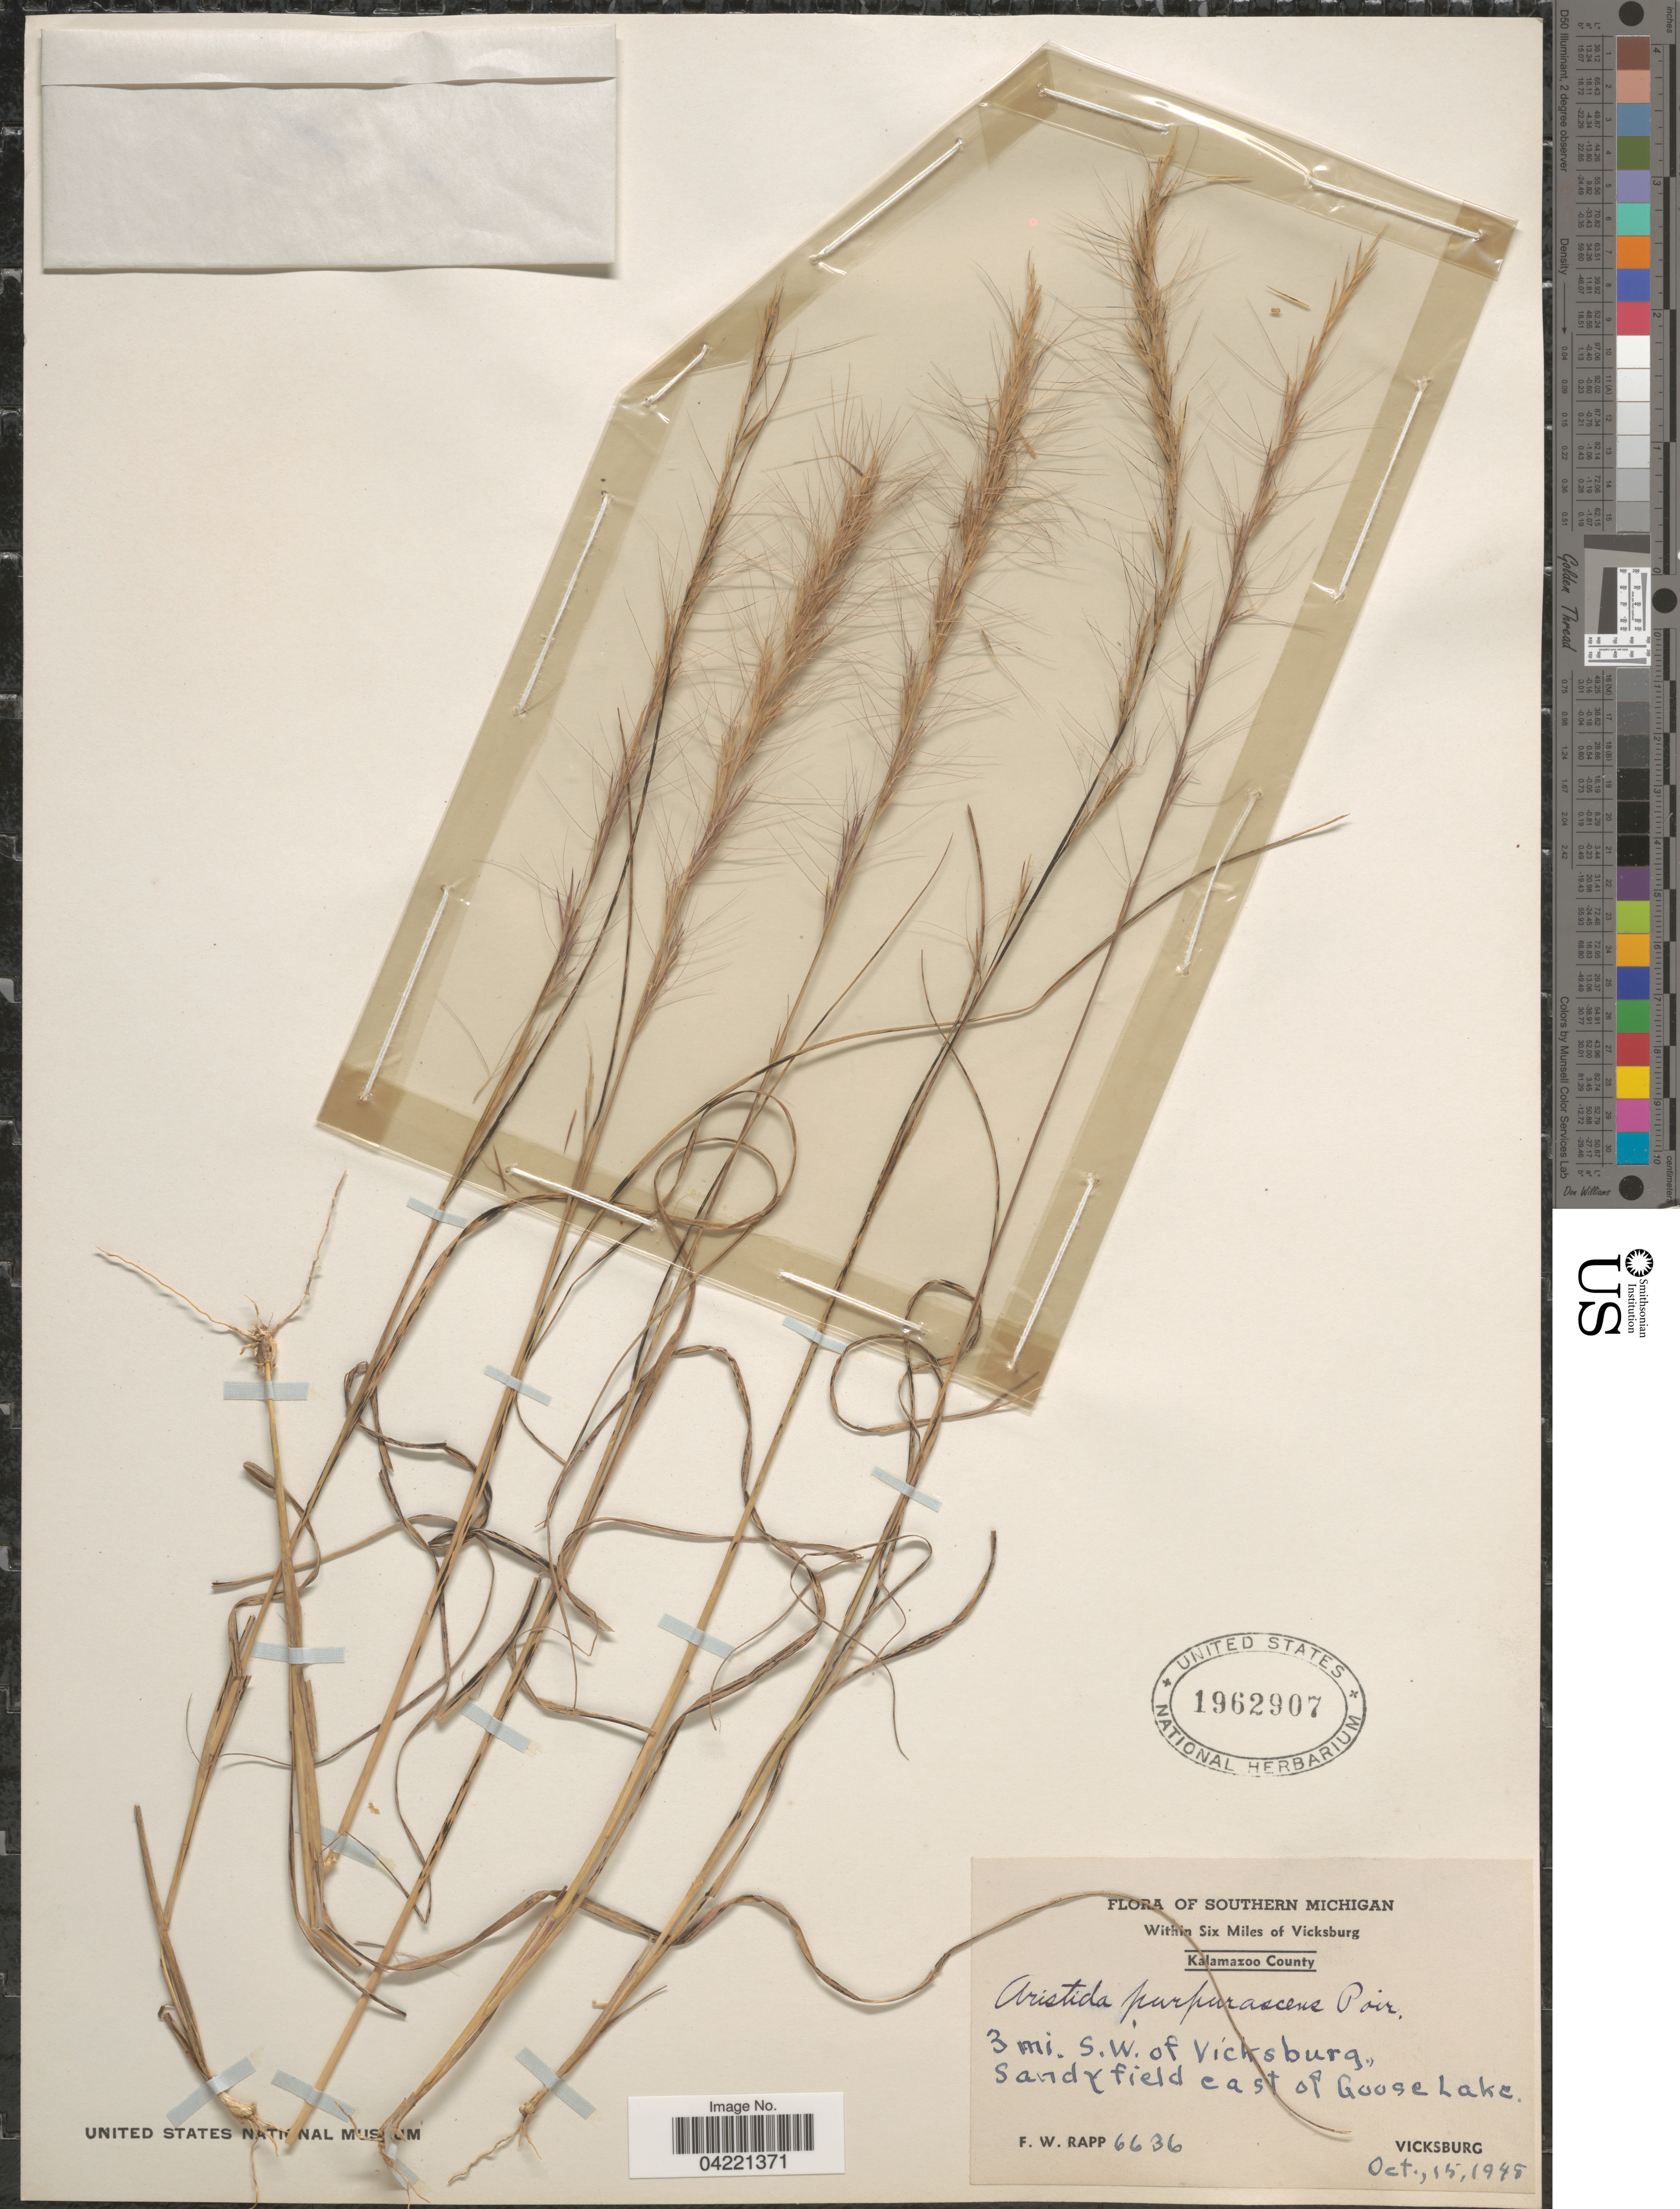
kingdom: Plantae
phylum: Tracheophyta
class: Liliopsida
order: Poales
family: Poaceae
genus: Aristida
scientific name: Aristida purpurascens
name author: Poir.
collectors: F. Rapp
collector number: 6636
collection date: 1948-10-15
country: United States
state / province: Michigan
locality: Southern Michigan within Six Miles of Vicksburg. Kalamazoo County. 3 mi. S.W. of Vicksburg, Sandyfield east of Goose Lake. Vicksburg.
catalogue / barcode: US 1962907